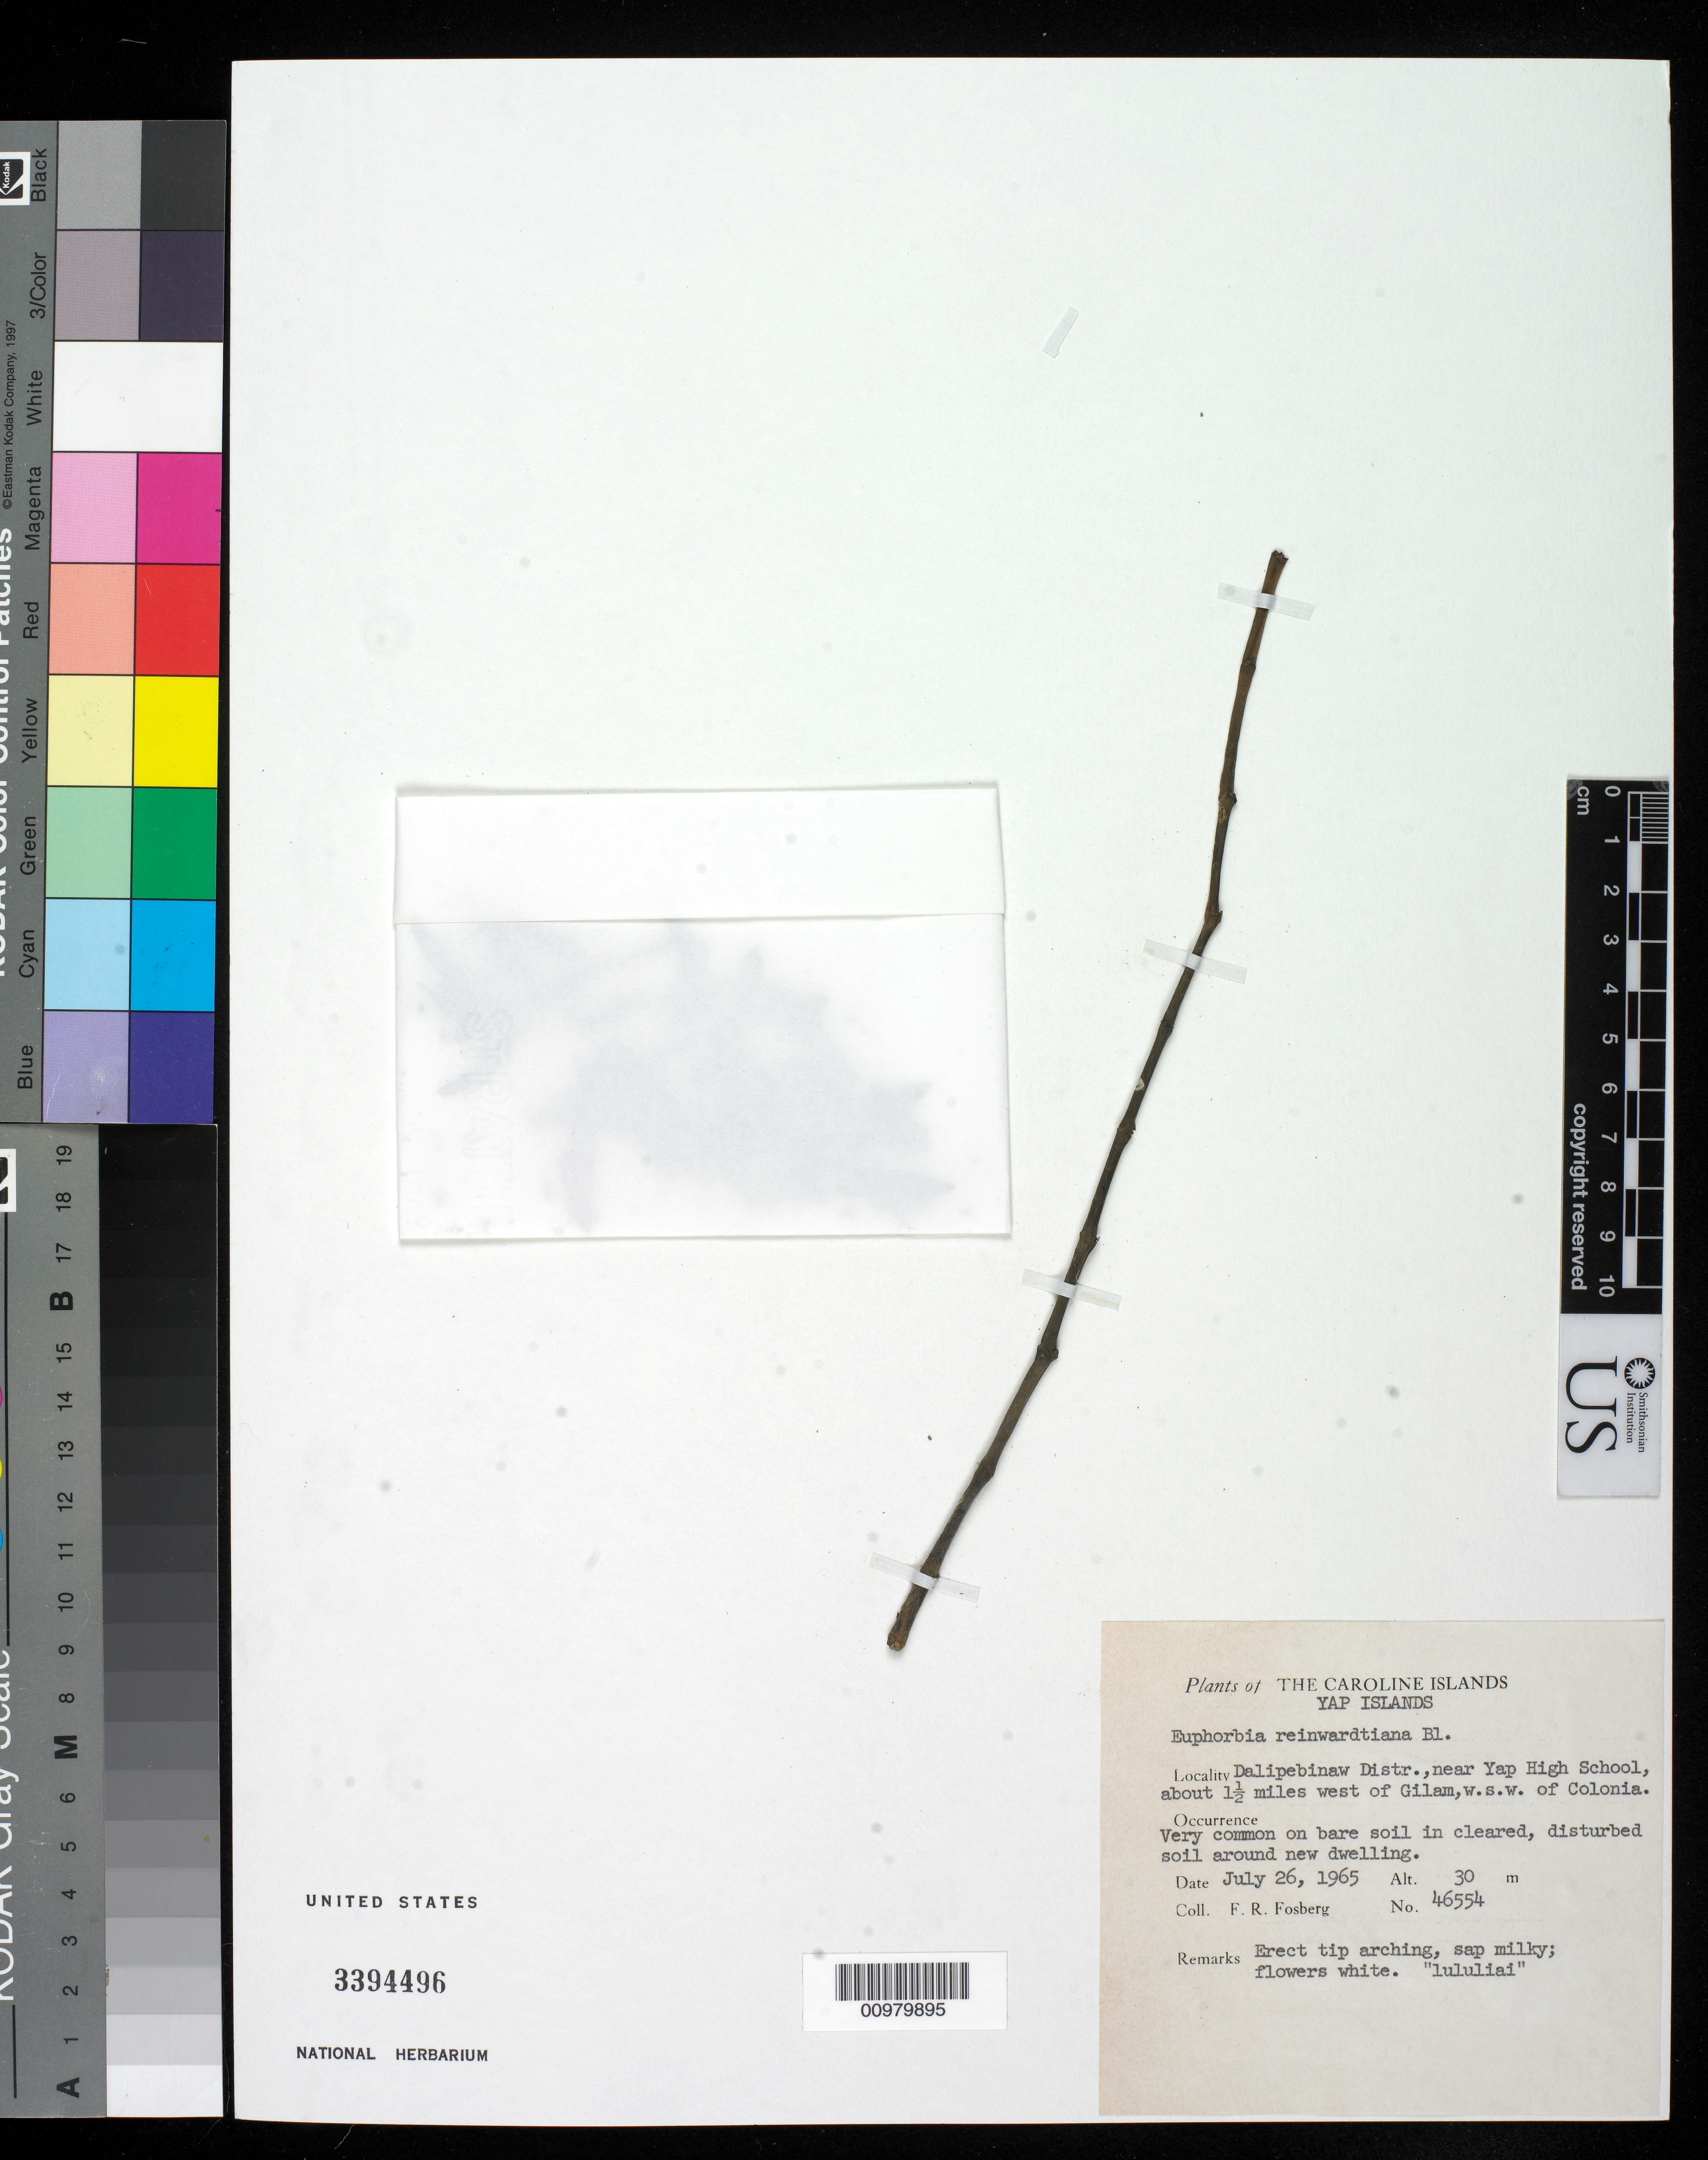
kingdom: Plantae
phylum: Tracheophyta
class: Magnoliopsida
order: Malpighiales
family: Euphorbiaceae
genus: Euphorbia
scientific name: Euphorbia bifida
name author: Hook. & Arn.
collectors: F. R. Fosberg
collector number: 46554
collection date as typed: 26 Jul 1965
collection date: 1965-07-26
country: Micronesia, Federated States of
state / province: Yap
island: Yap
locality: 1.5 mi. W of Gilam, Near Yap High School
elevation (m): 30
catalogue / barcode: US 3394496